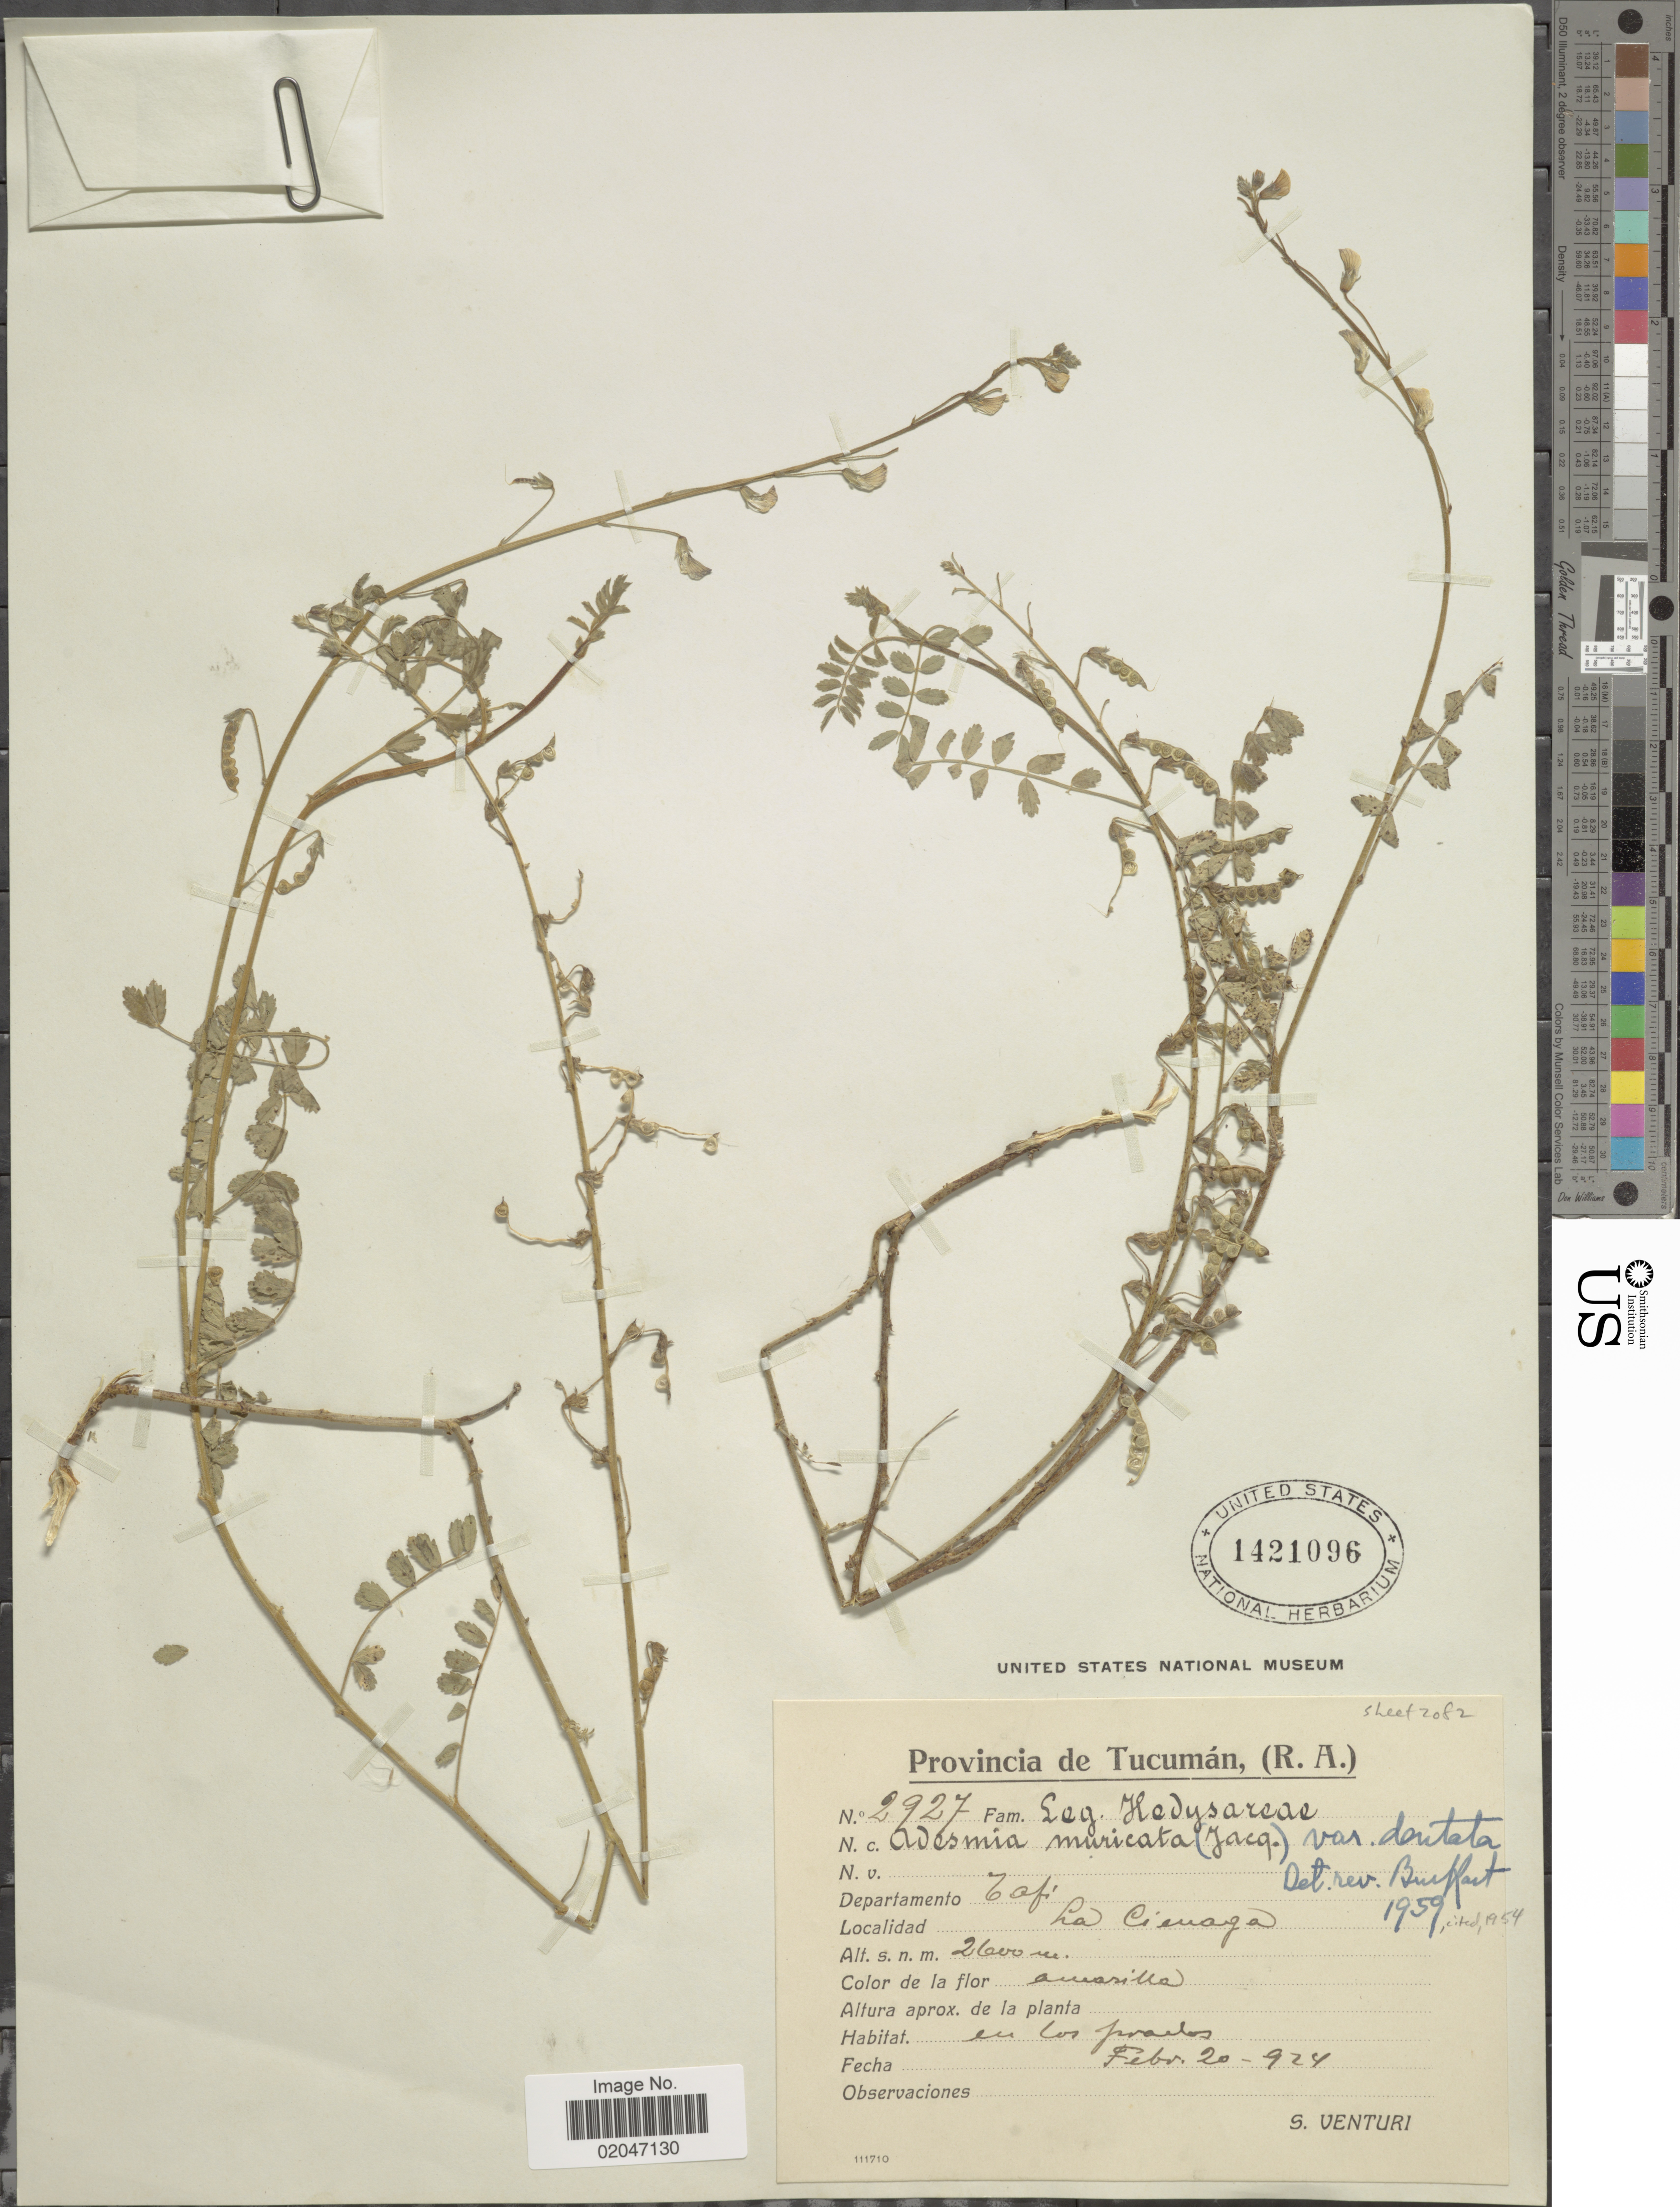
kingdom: Plantae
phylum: Tracheophyta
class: Magnoliopsida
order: Fabales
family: Fabaceae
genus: Adesmia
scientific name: Adesmia muricata var. dentata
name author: Benth.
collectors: S. Venturi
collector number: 2927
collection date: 1924-02-20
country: Argentina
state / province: Tucuman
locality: (R.A.), Departamento Tafi, La Cienaga, entre los pastos.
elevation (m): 2600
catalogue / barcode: US 1421096